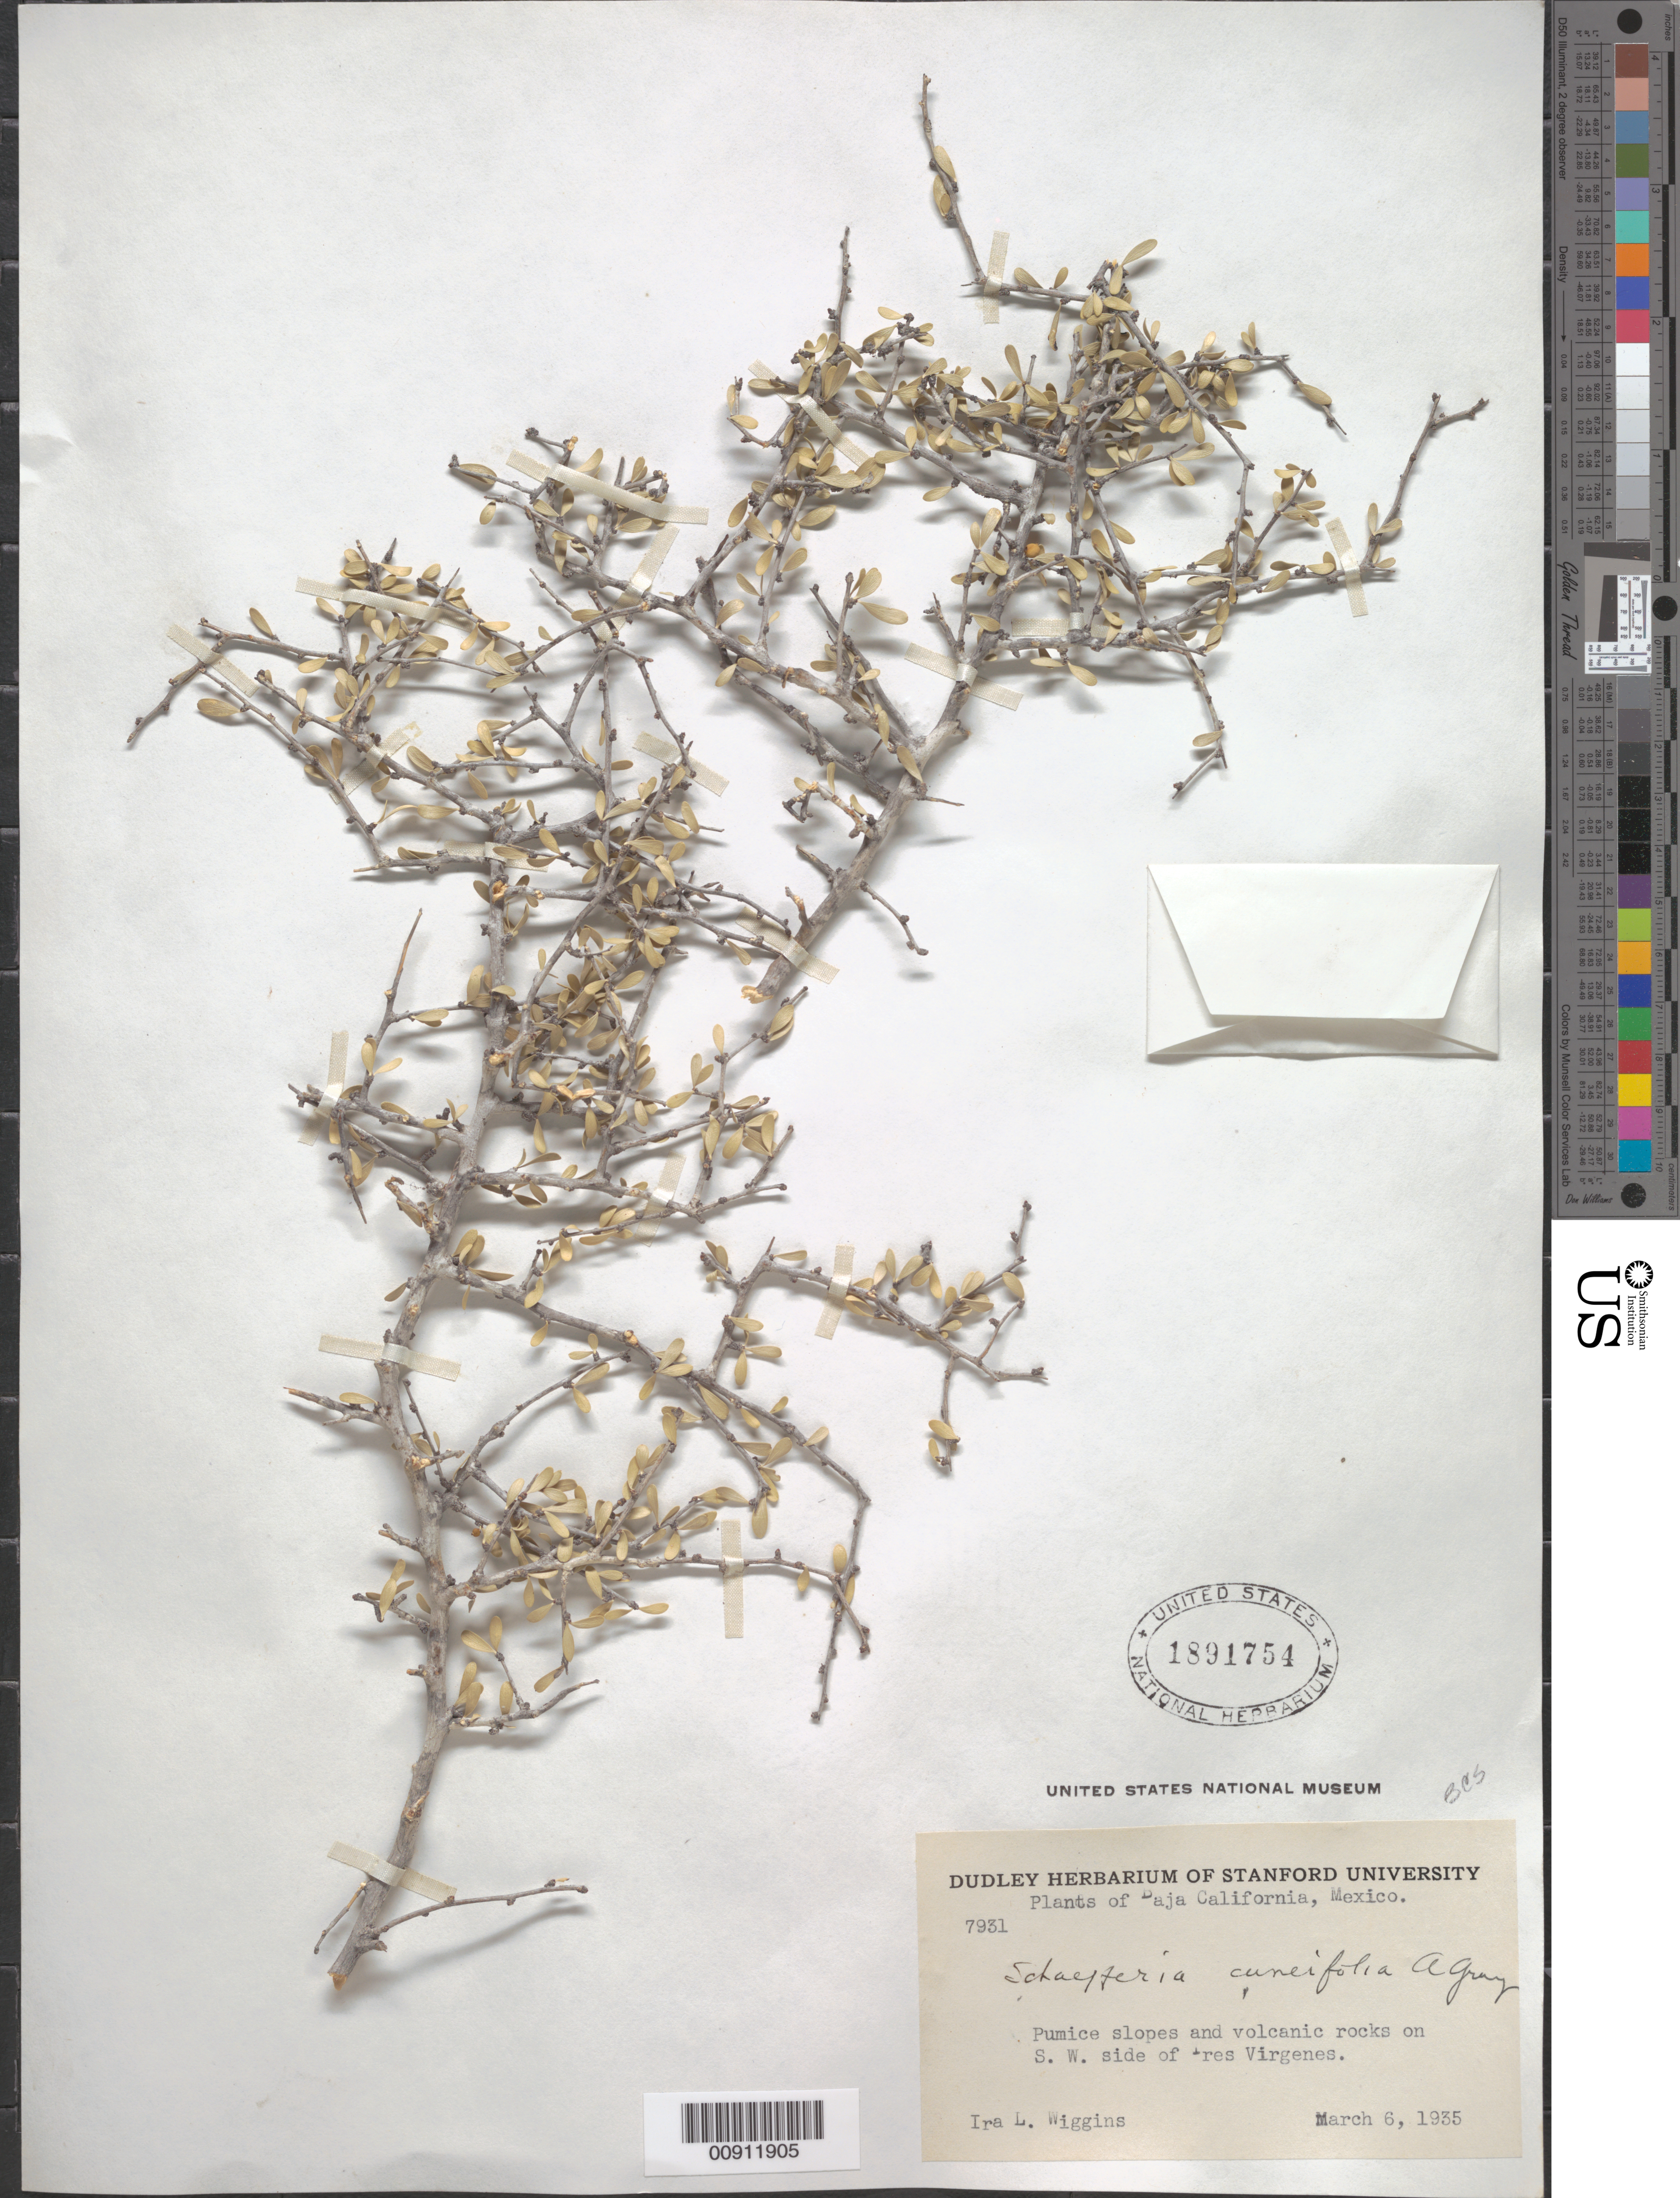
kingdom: Plantae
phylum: Tracheophyta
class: Magnoliopsida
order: Celastrales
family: Celastraceae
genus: Schaefferia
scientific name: Schaefferia cuneifolia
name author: A. Gray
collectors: I. L. Wiggins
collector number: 7931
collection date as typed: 06 Mar 1935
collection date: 1935-03-06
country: Mexico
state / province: Baja California Sur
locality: On SW side of Tres Virgenes, Baja California Sur.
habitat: Pumice slopes and volcanic rocks.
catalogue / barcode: US 1891754